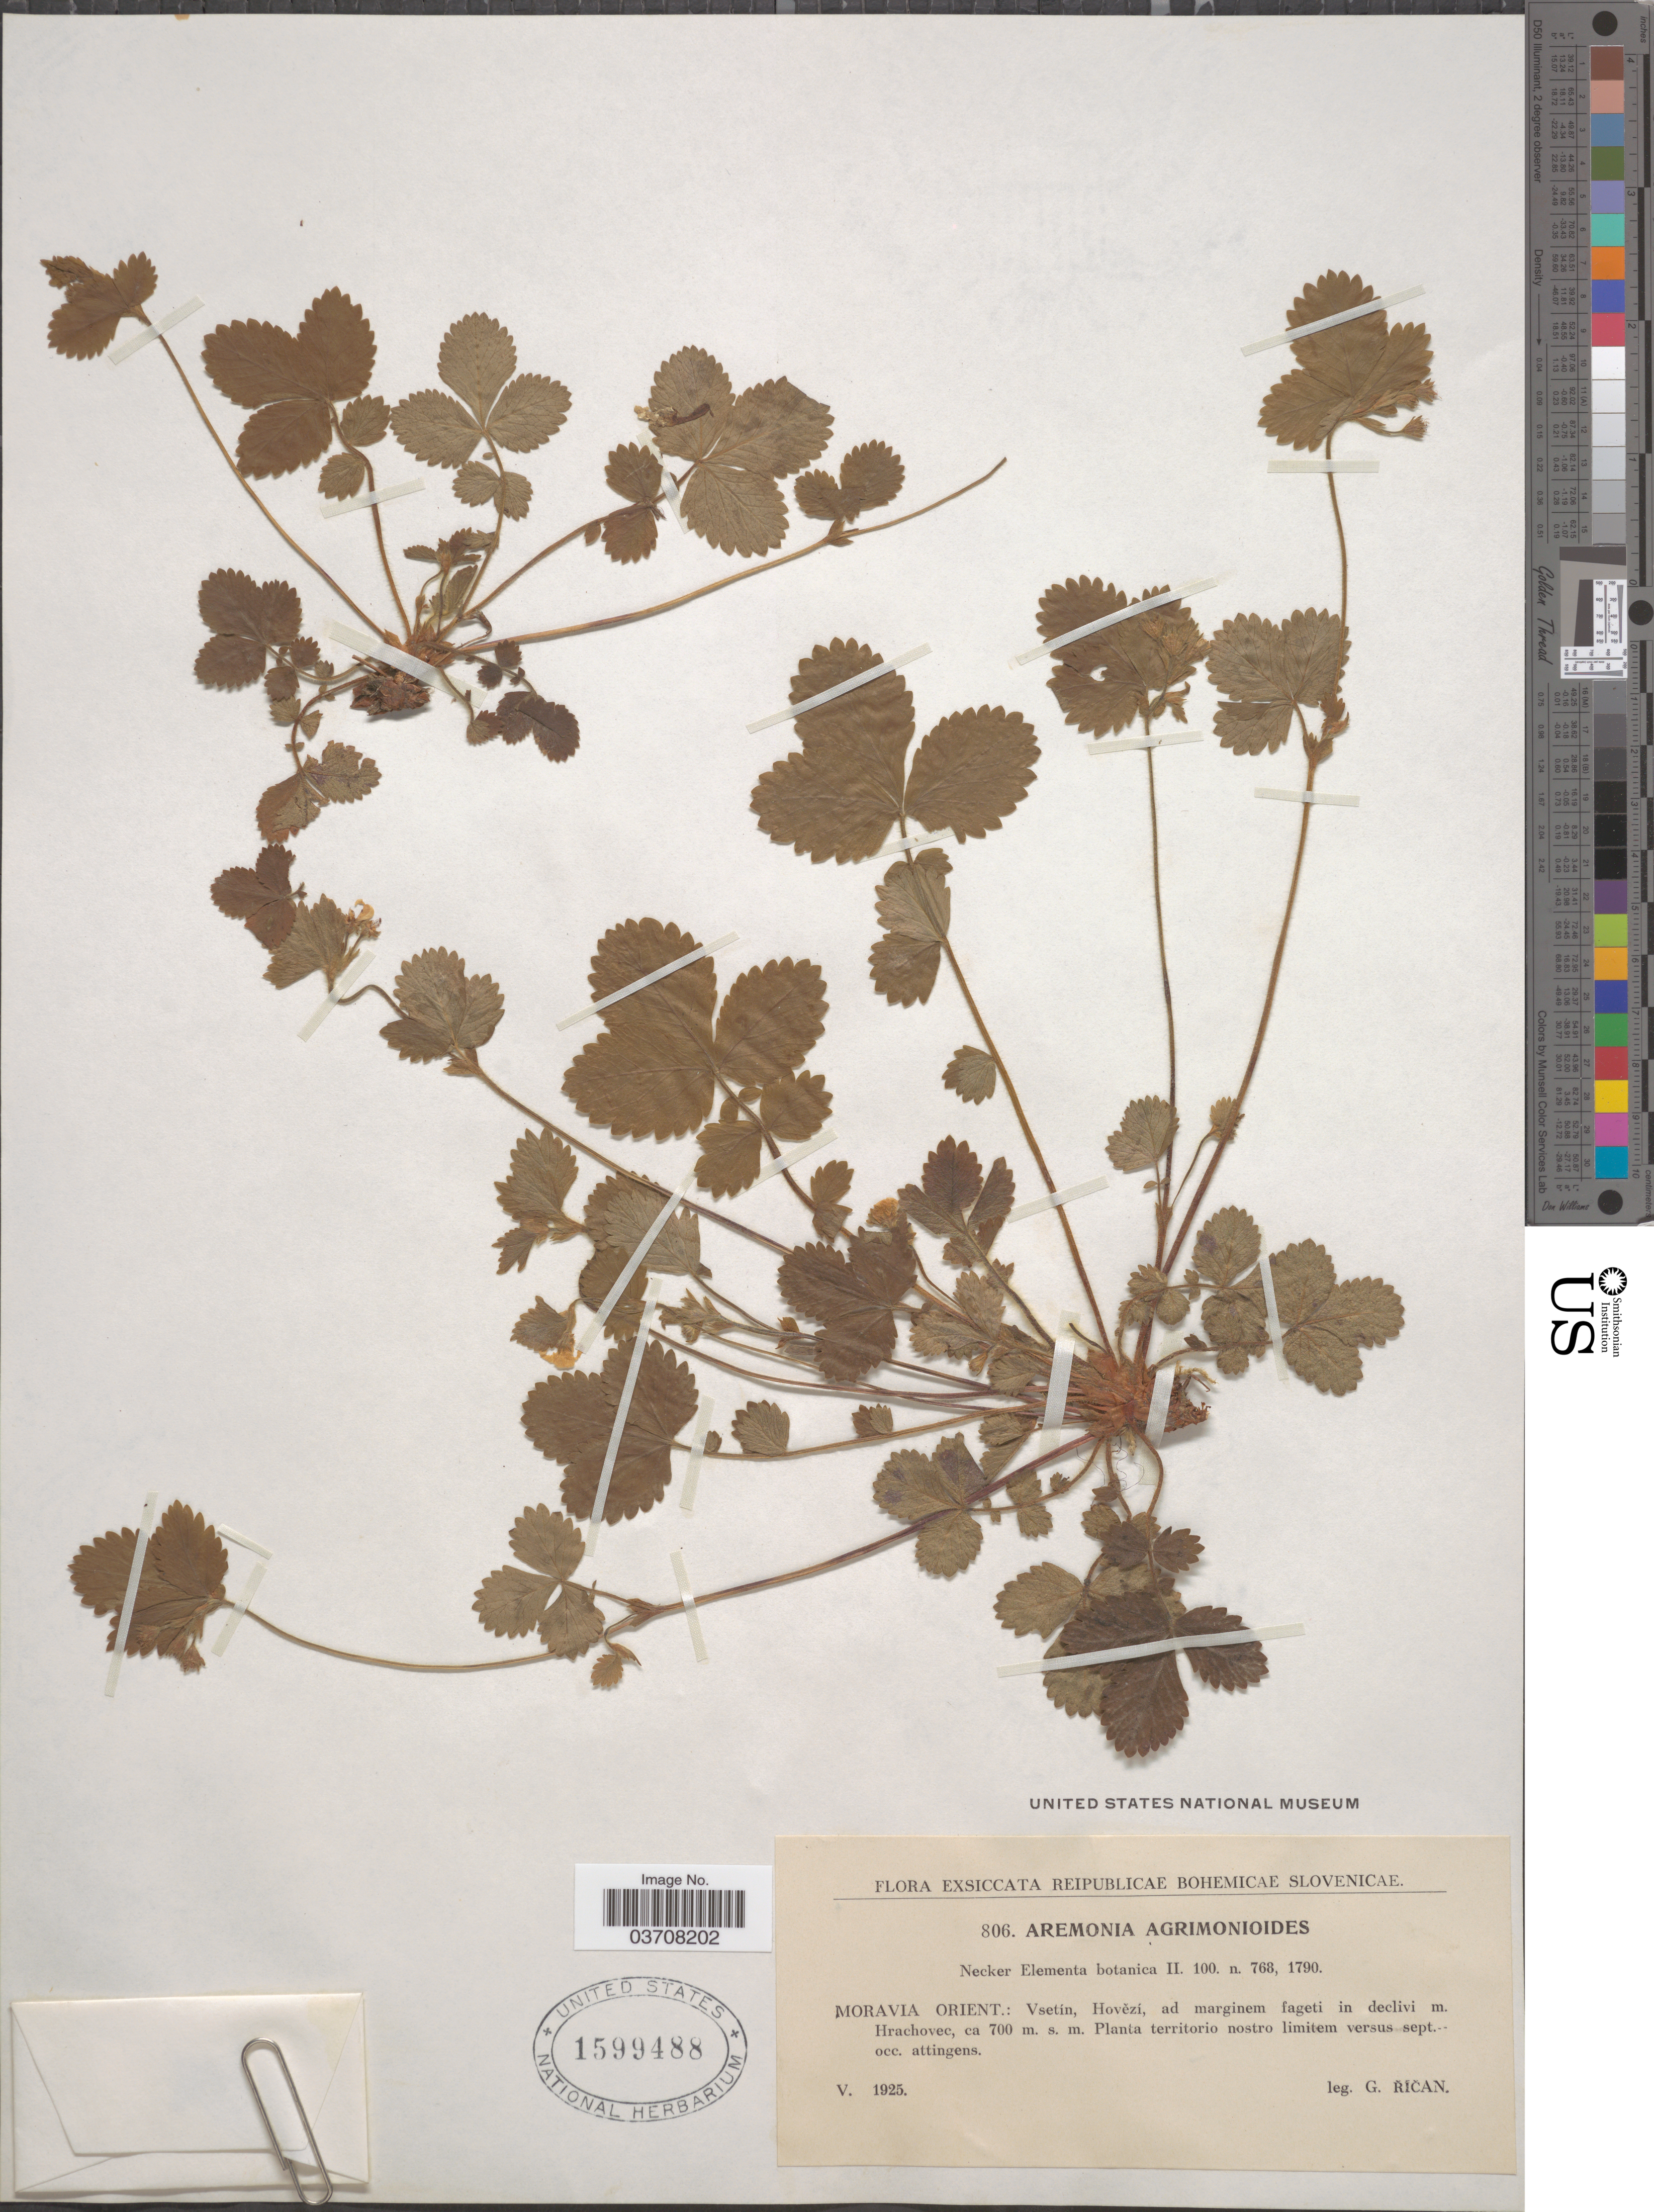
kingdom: Plantae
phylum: Tracheophyta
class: Magnoliopsida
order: Rosales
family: Rosaceae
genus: Aremonia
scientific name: Aremonia agrimonoides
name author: (L.) DC.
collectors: G. Rican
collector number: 806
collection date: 1925-05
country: Czechia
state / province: Moravian-Silesian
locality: Moravai Orient.: Vsetín, Hovĕzí, ad marginem fageti in declivi m. Hrachovec.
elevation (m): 700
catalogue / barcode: US 1599488